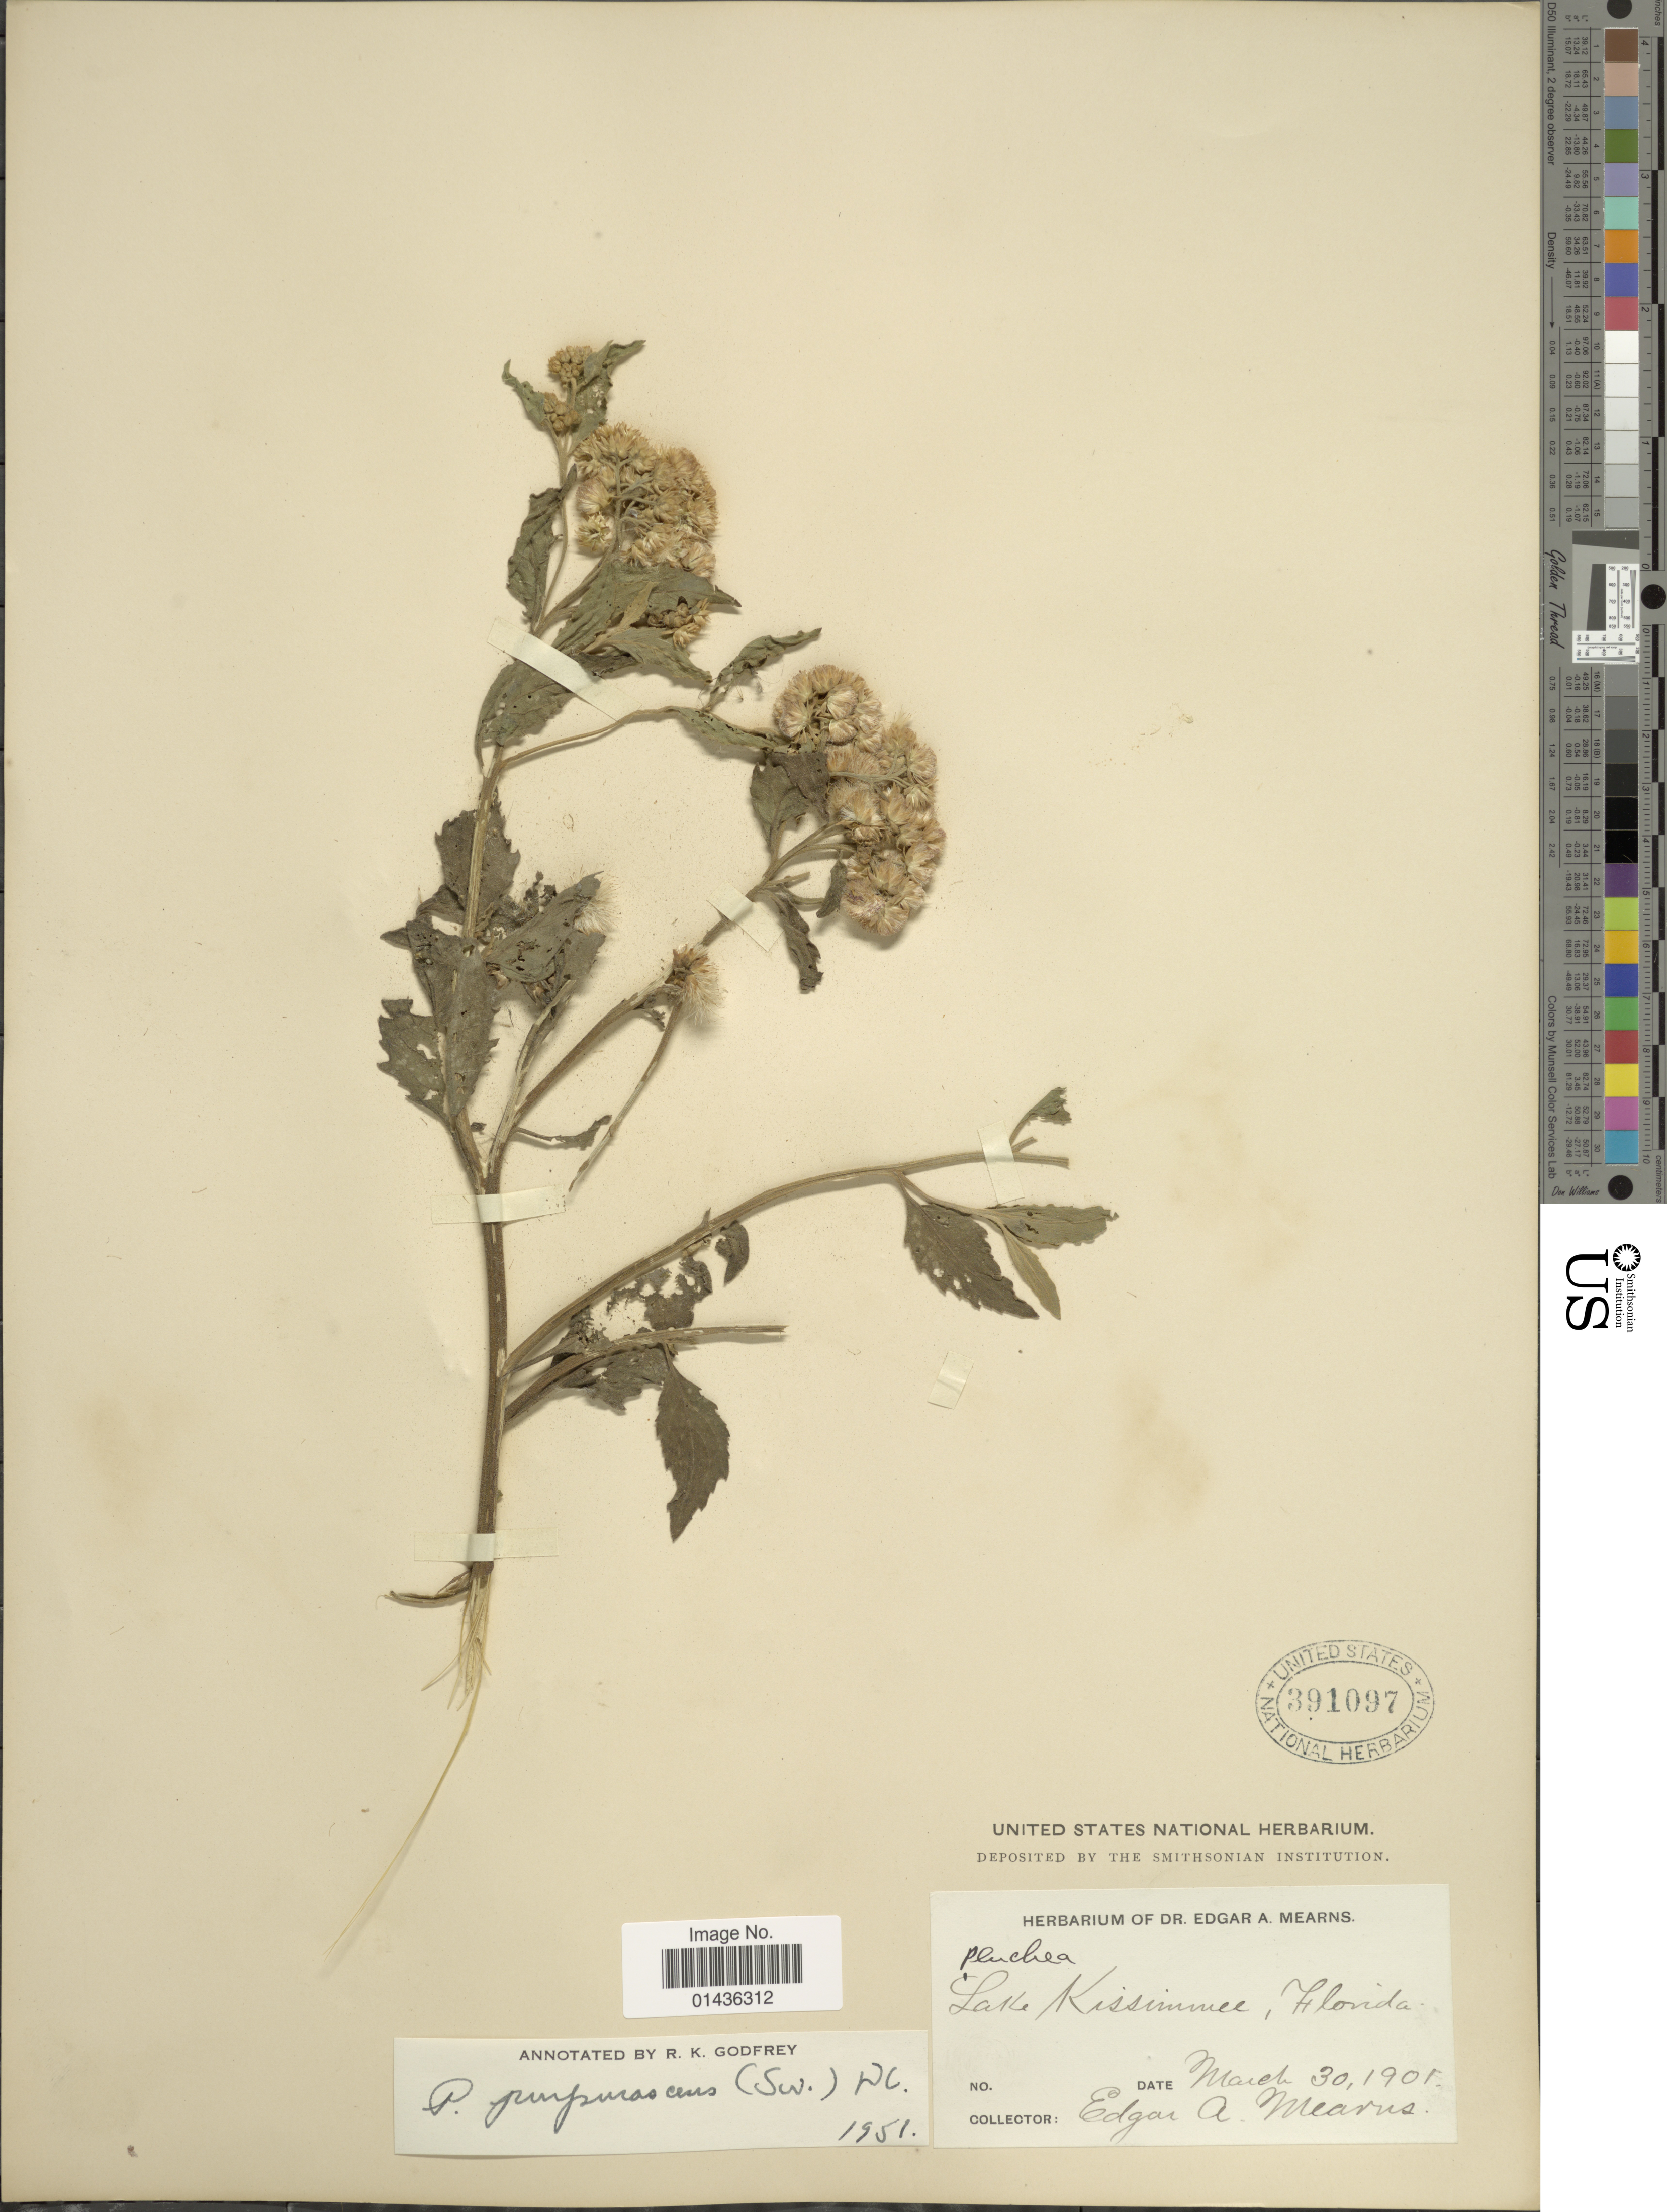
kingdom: Plantae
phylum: Tracheophyta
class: Magnoliopsida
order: Asterales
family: Asteraceae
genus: Pluchea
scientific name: Pluchea odorata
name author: (L.) Cass.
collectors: E. A. Mearns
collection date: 1901-03-30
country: United States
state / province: Florida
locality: Lake Kissimmee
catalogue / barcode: US 391097